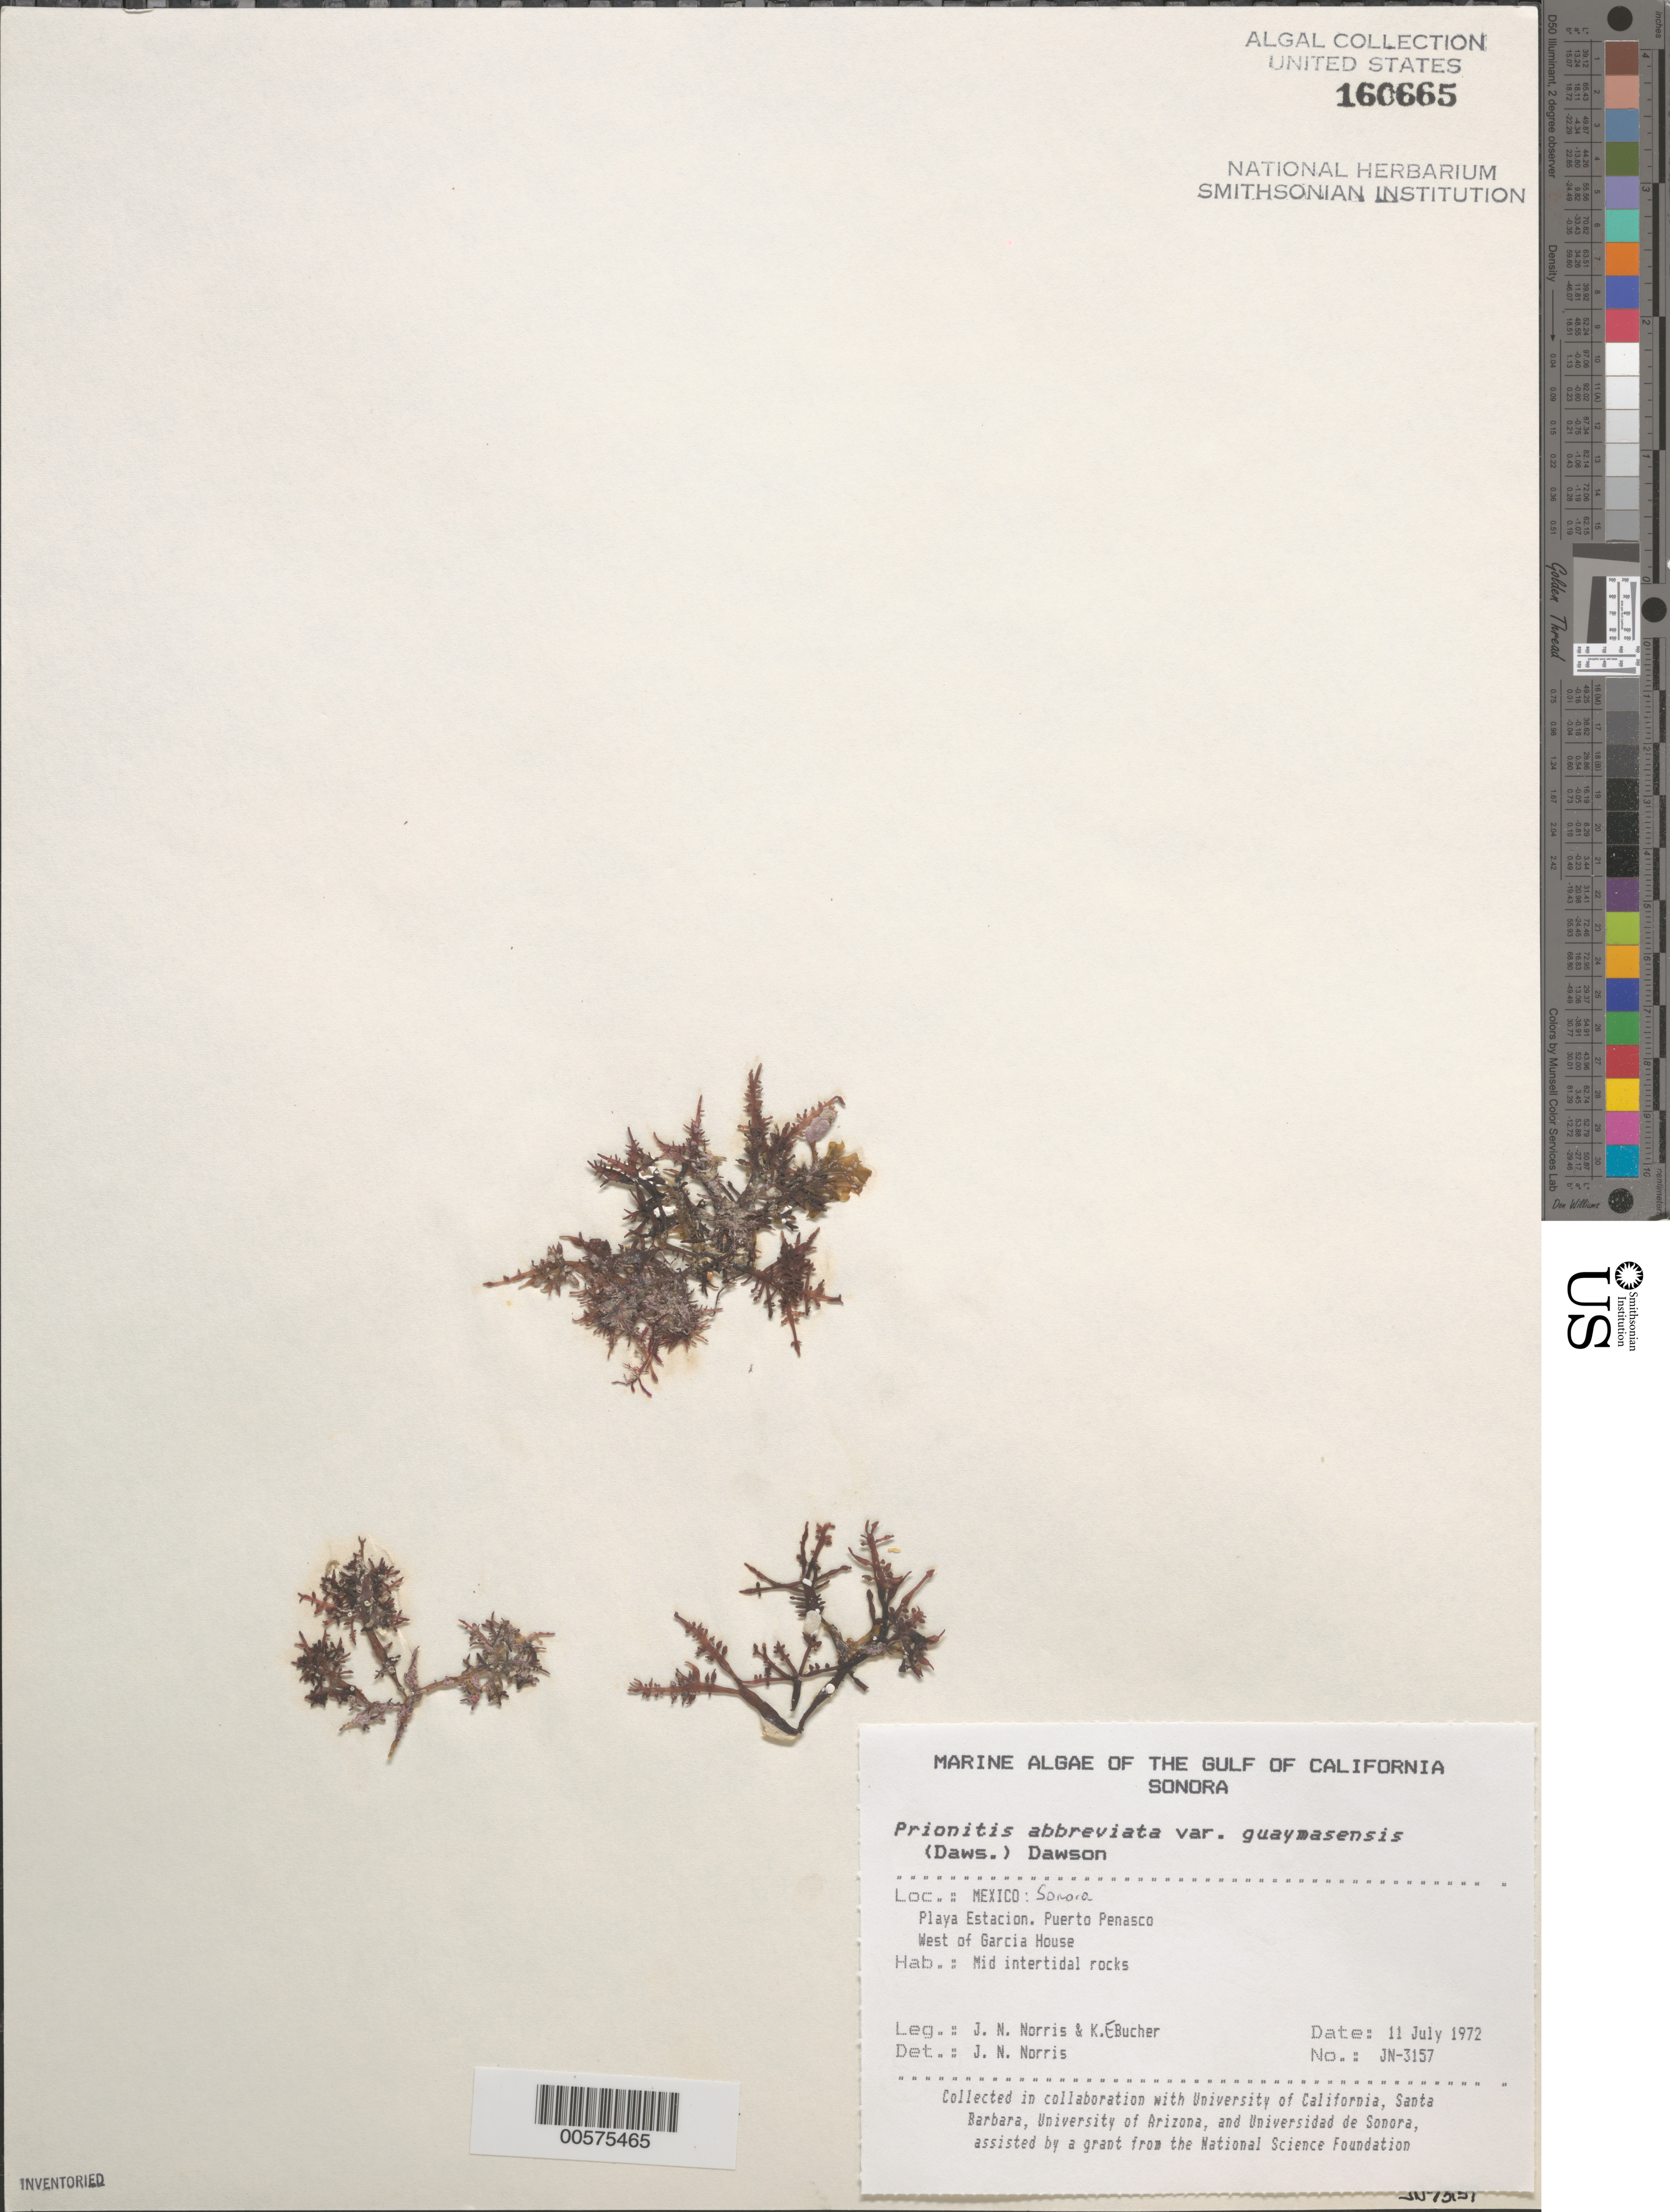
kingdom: Plantae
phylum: Rhodophyta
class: Florideophyceae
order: Cryptonemiales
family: Cryptonemiaceae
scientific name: Prionitis abbreviata var. guaymasensis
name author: (E.Y. Dawson) E.Y. Dawson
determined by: Norris, James N.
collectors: J. N. Norris & K. E. Bucher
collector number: JN-3157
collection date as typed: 11 Jul 1972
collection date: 1972-07-11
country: Mexico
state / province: Sonora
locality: Playa Estacion, Puerto Penasco, west of Garcia House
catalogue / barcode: US 160665